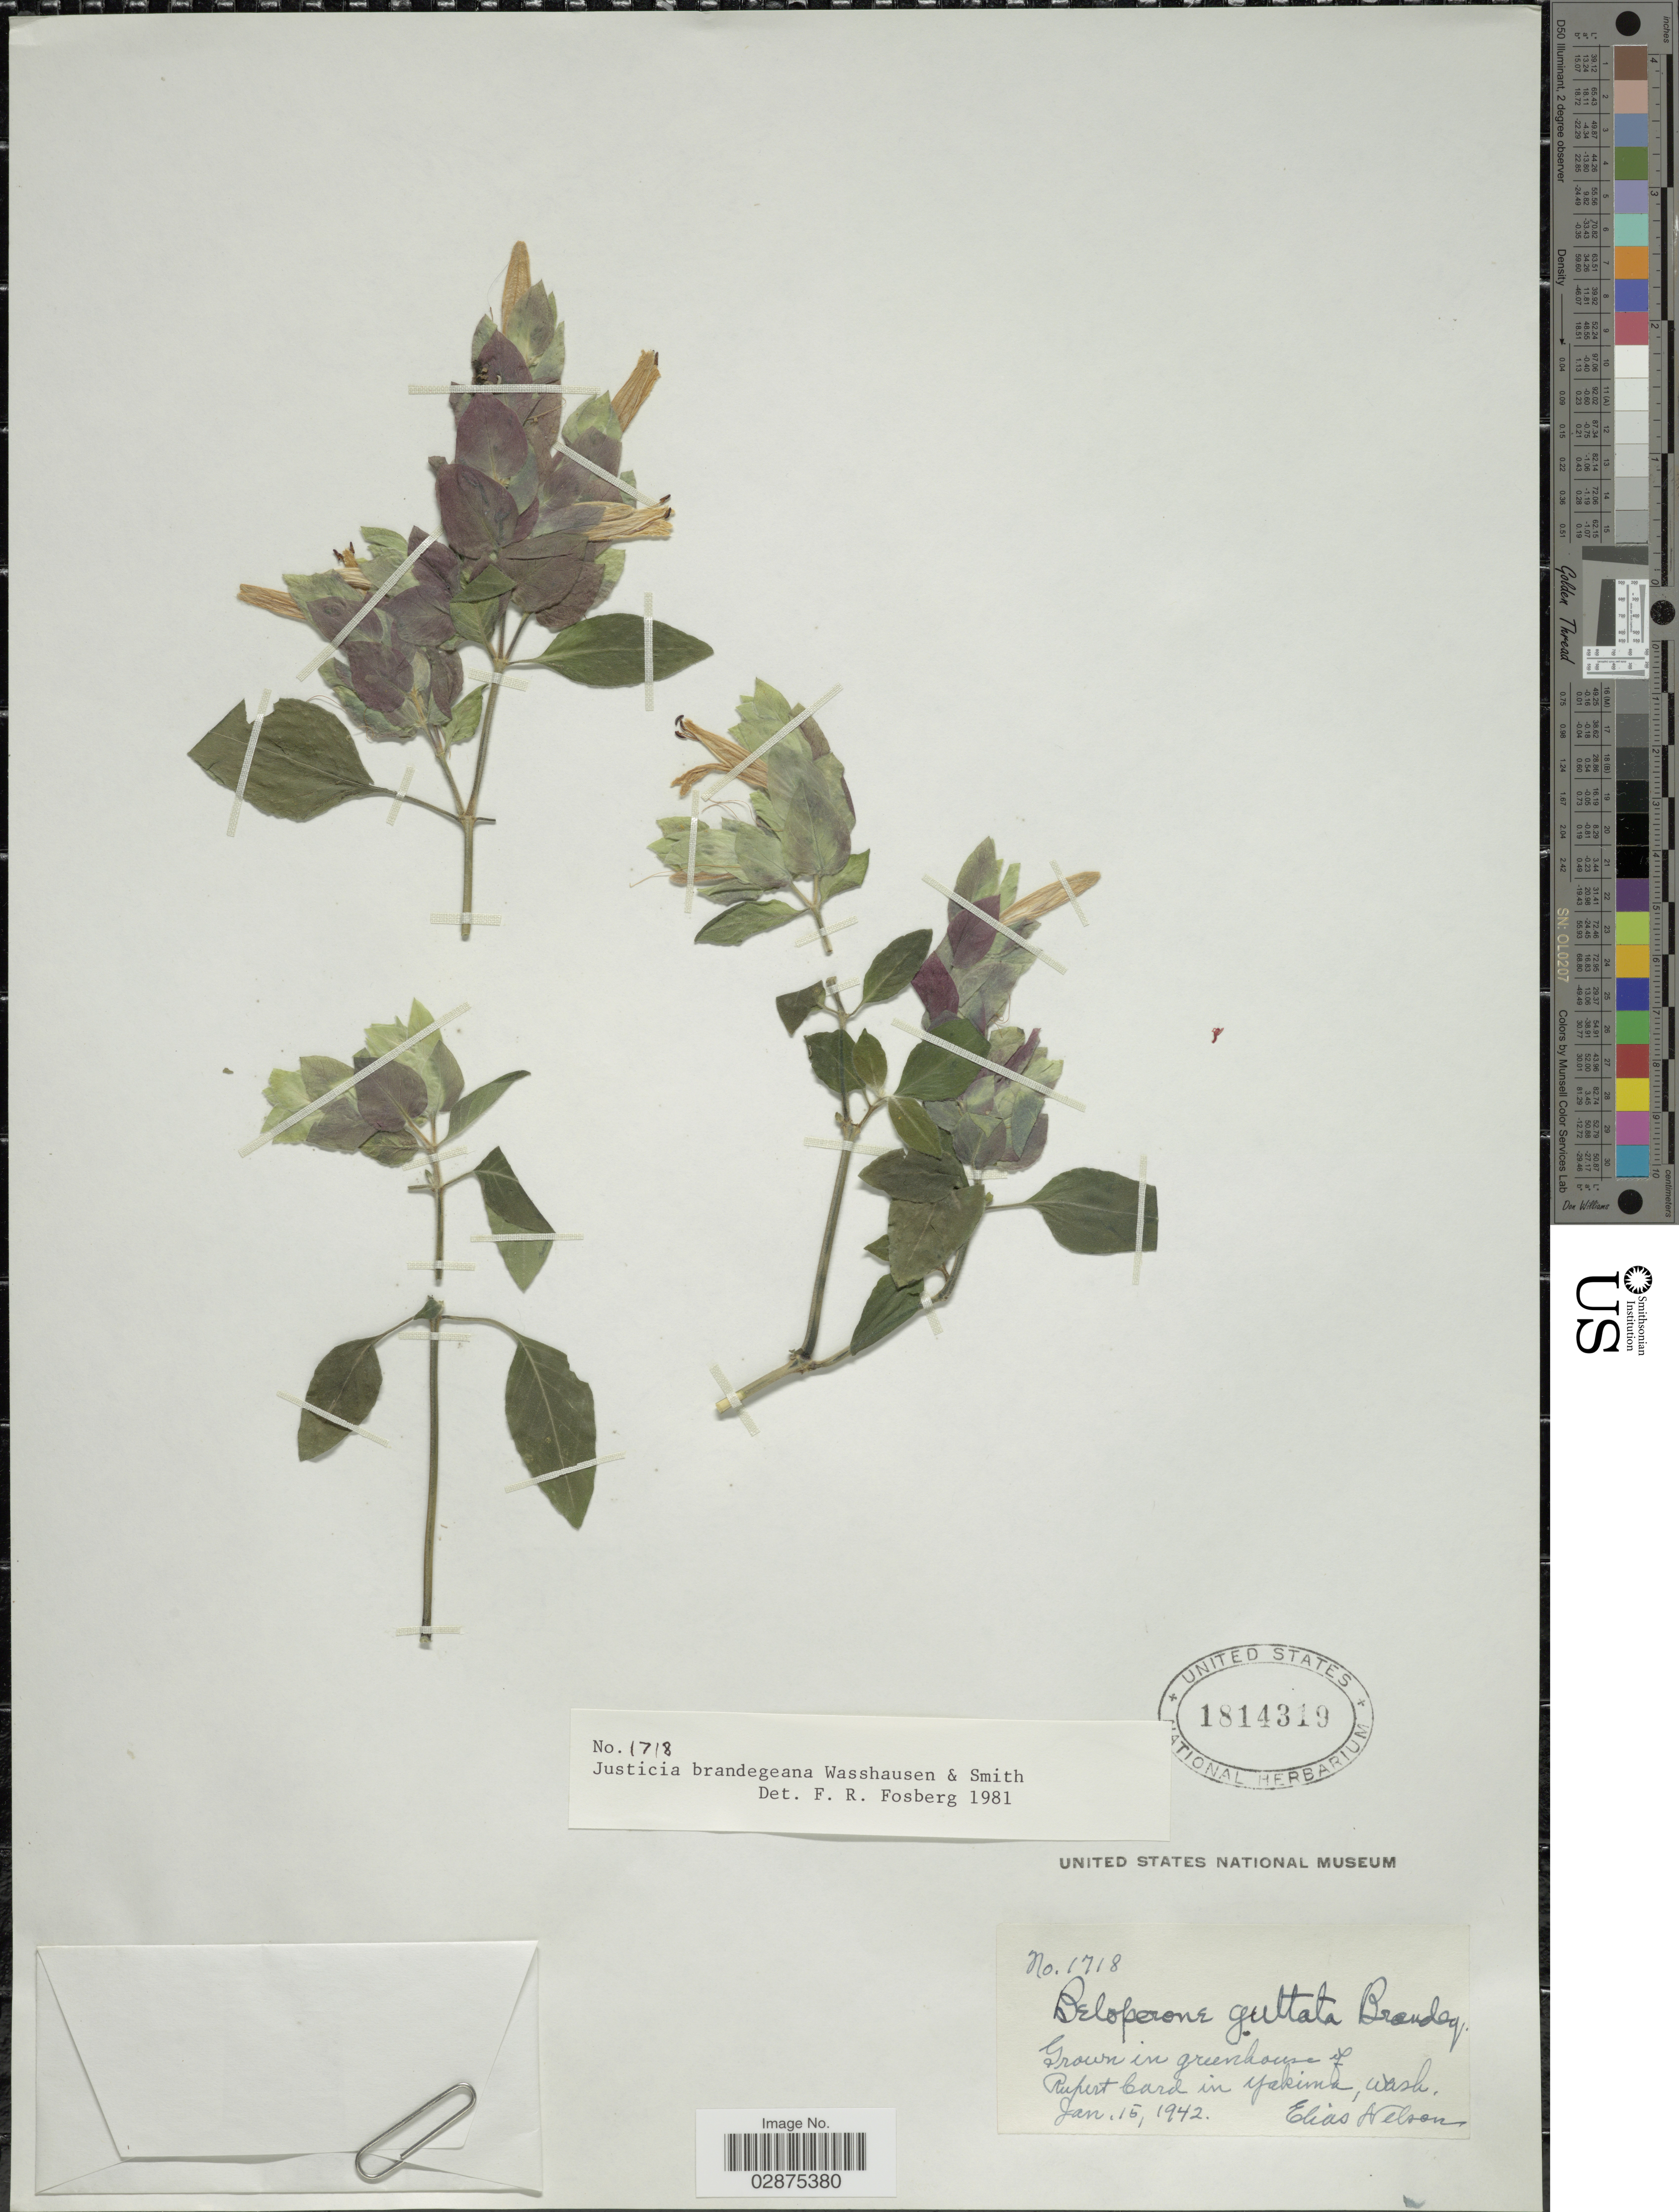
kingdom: Plantae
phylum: Tracheophyta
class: Magnoliopsida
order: Lamiales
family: Acanthaceae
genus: Justicia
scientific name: Justicia brandegeana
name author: Wassh. & L.B. Sm.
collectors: E. Nelson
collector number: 1718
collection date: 1942-01-15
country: United States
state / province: Washington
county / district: Yakima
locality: Grown in greenhouse of Rupert Card in Yakima, Wash.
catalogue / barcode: US 1814319